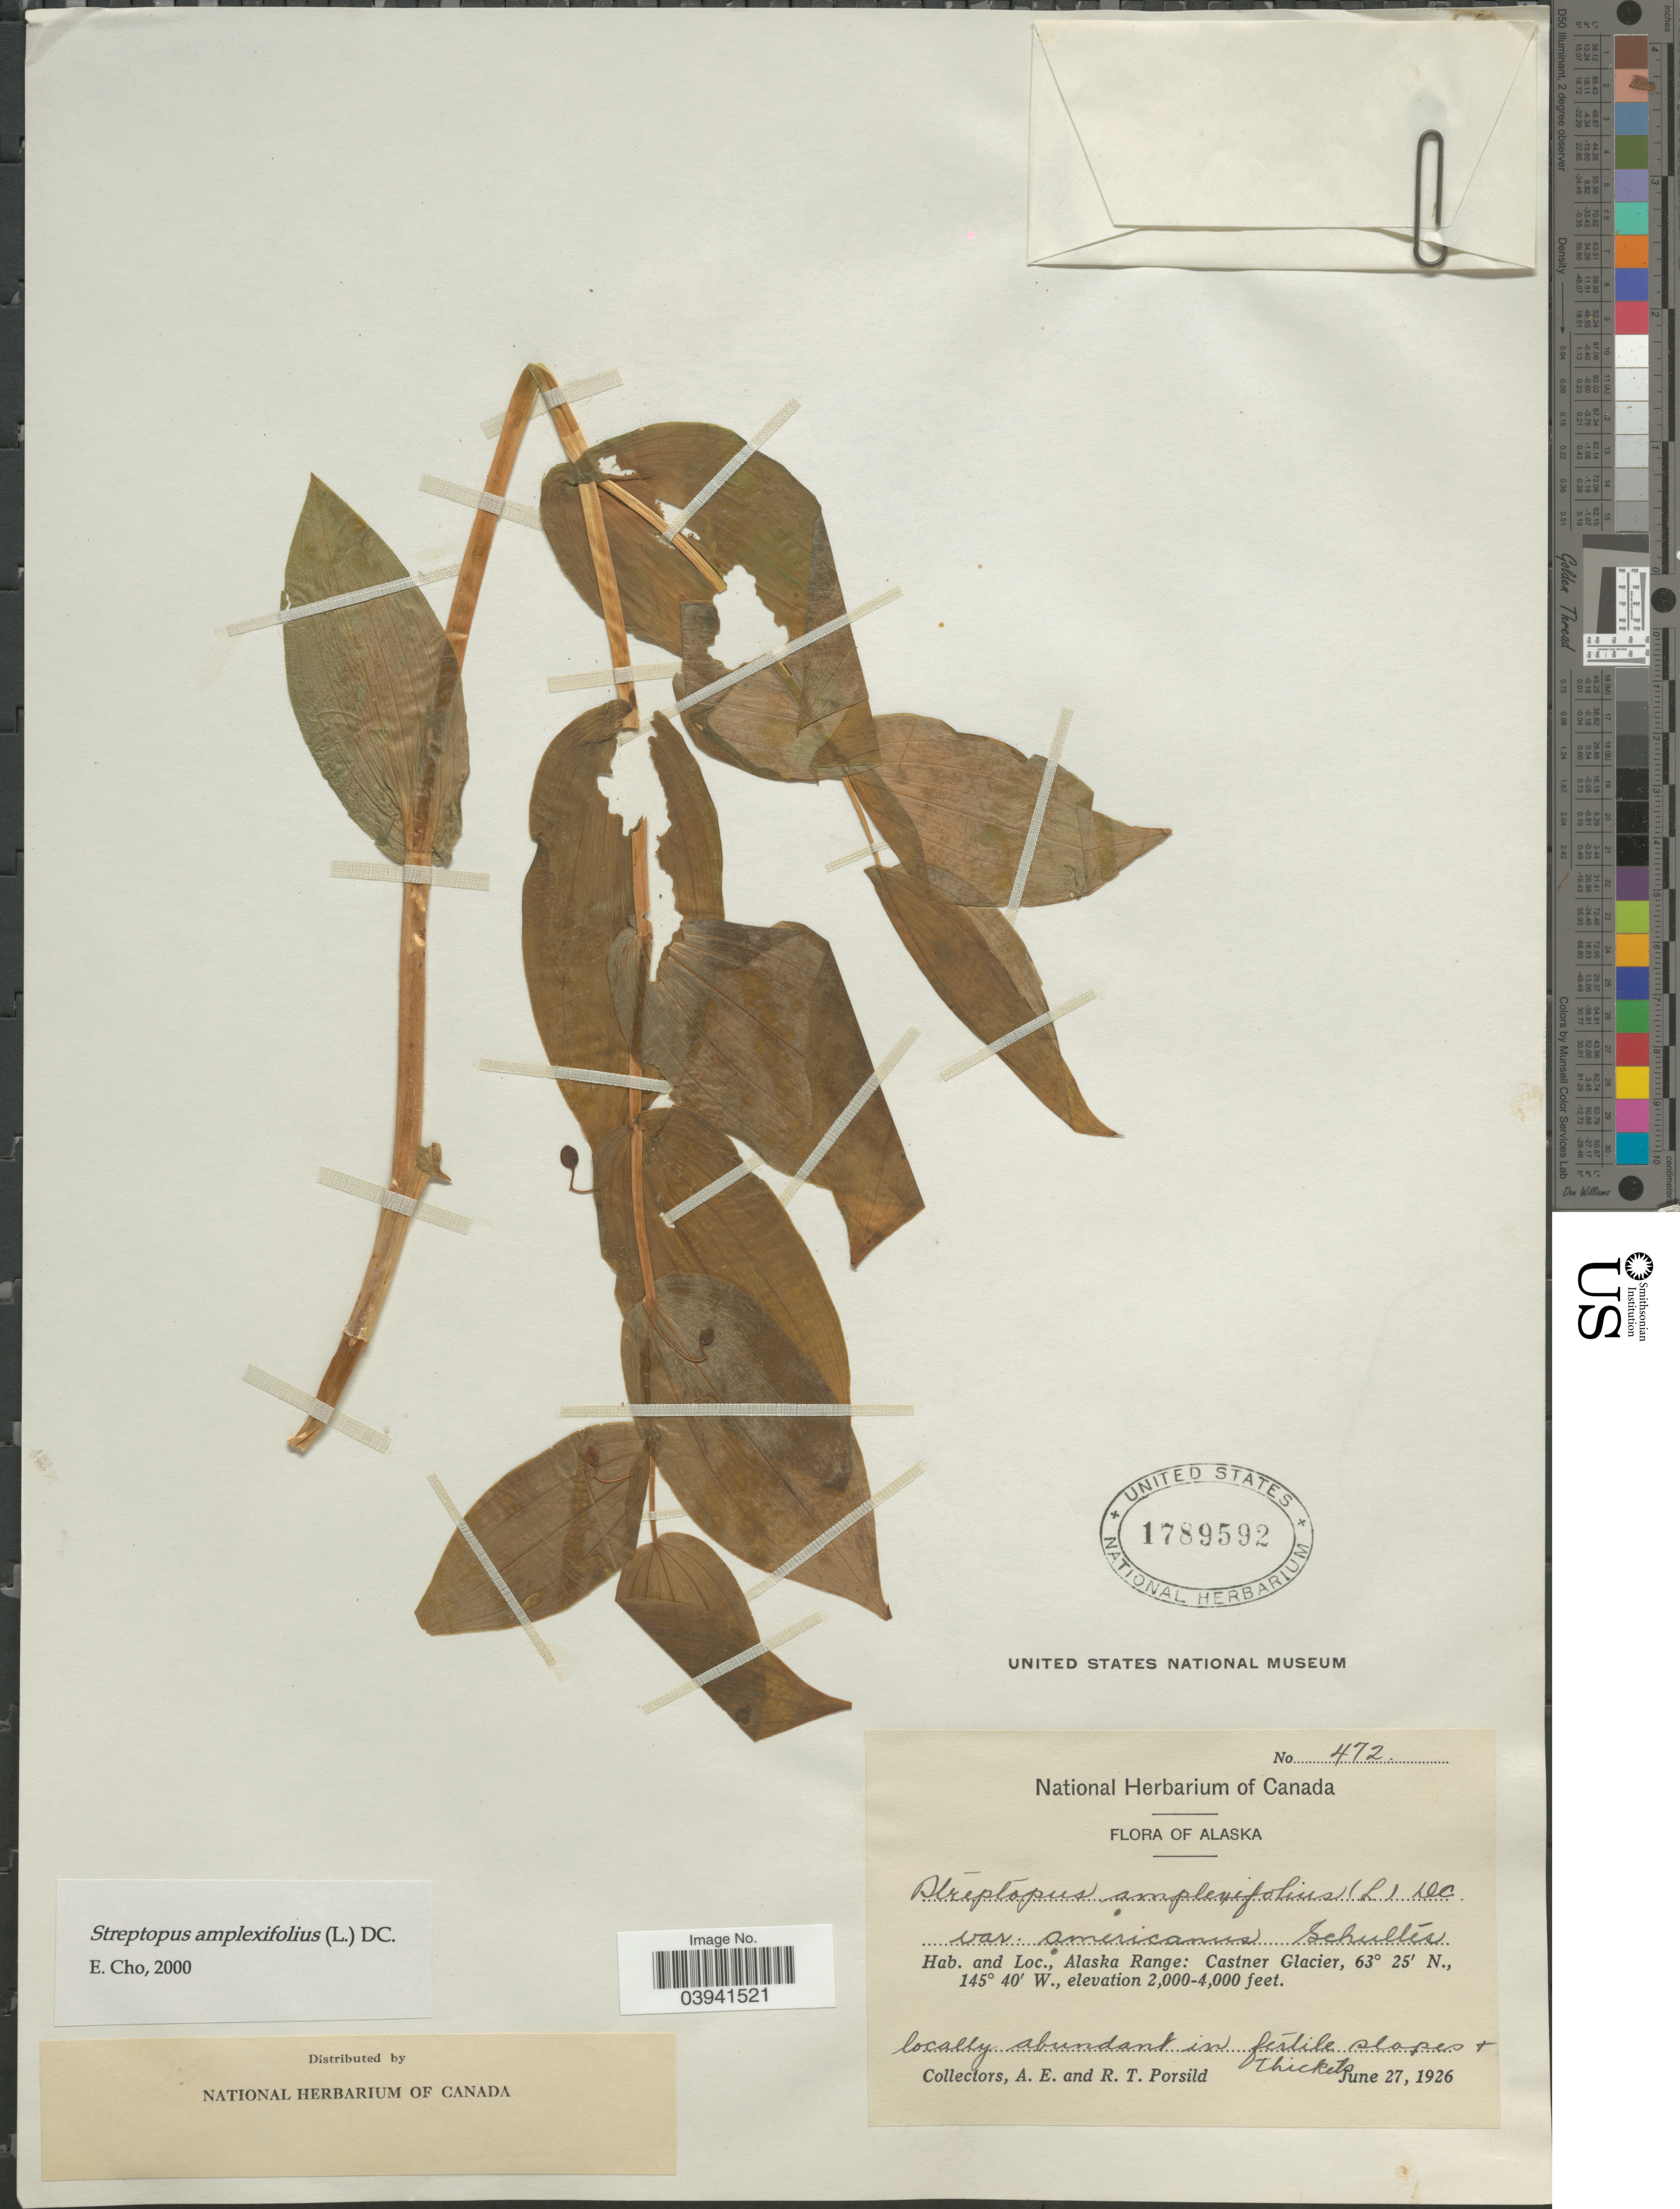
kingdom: Plantae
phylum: Tracheophyta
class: Liliopsida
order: Liliales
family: Liliaceae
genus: Streptopus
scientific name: Streptopus amplexifolius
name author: (L.) DC.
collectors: A. E. Porsild & R. T. Porsild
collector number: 472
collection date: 1926-06-27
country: United States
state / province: Alaska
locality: Alaska Range: Castner Glacier.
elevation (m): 610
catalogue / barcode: US 1789592